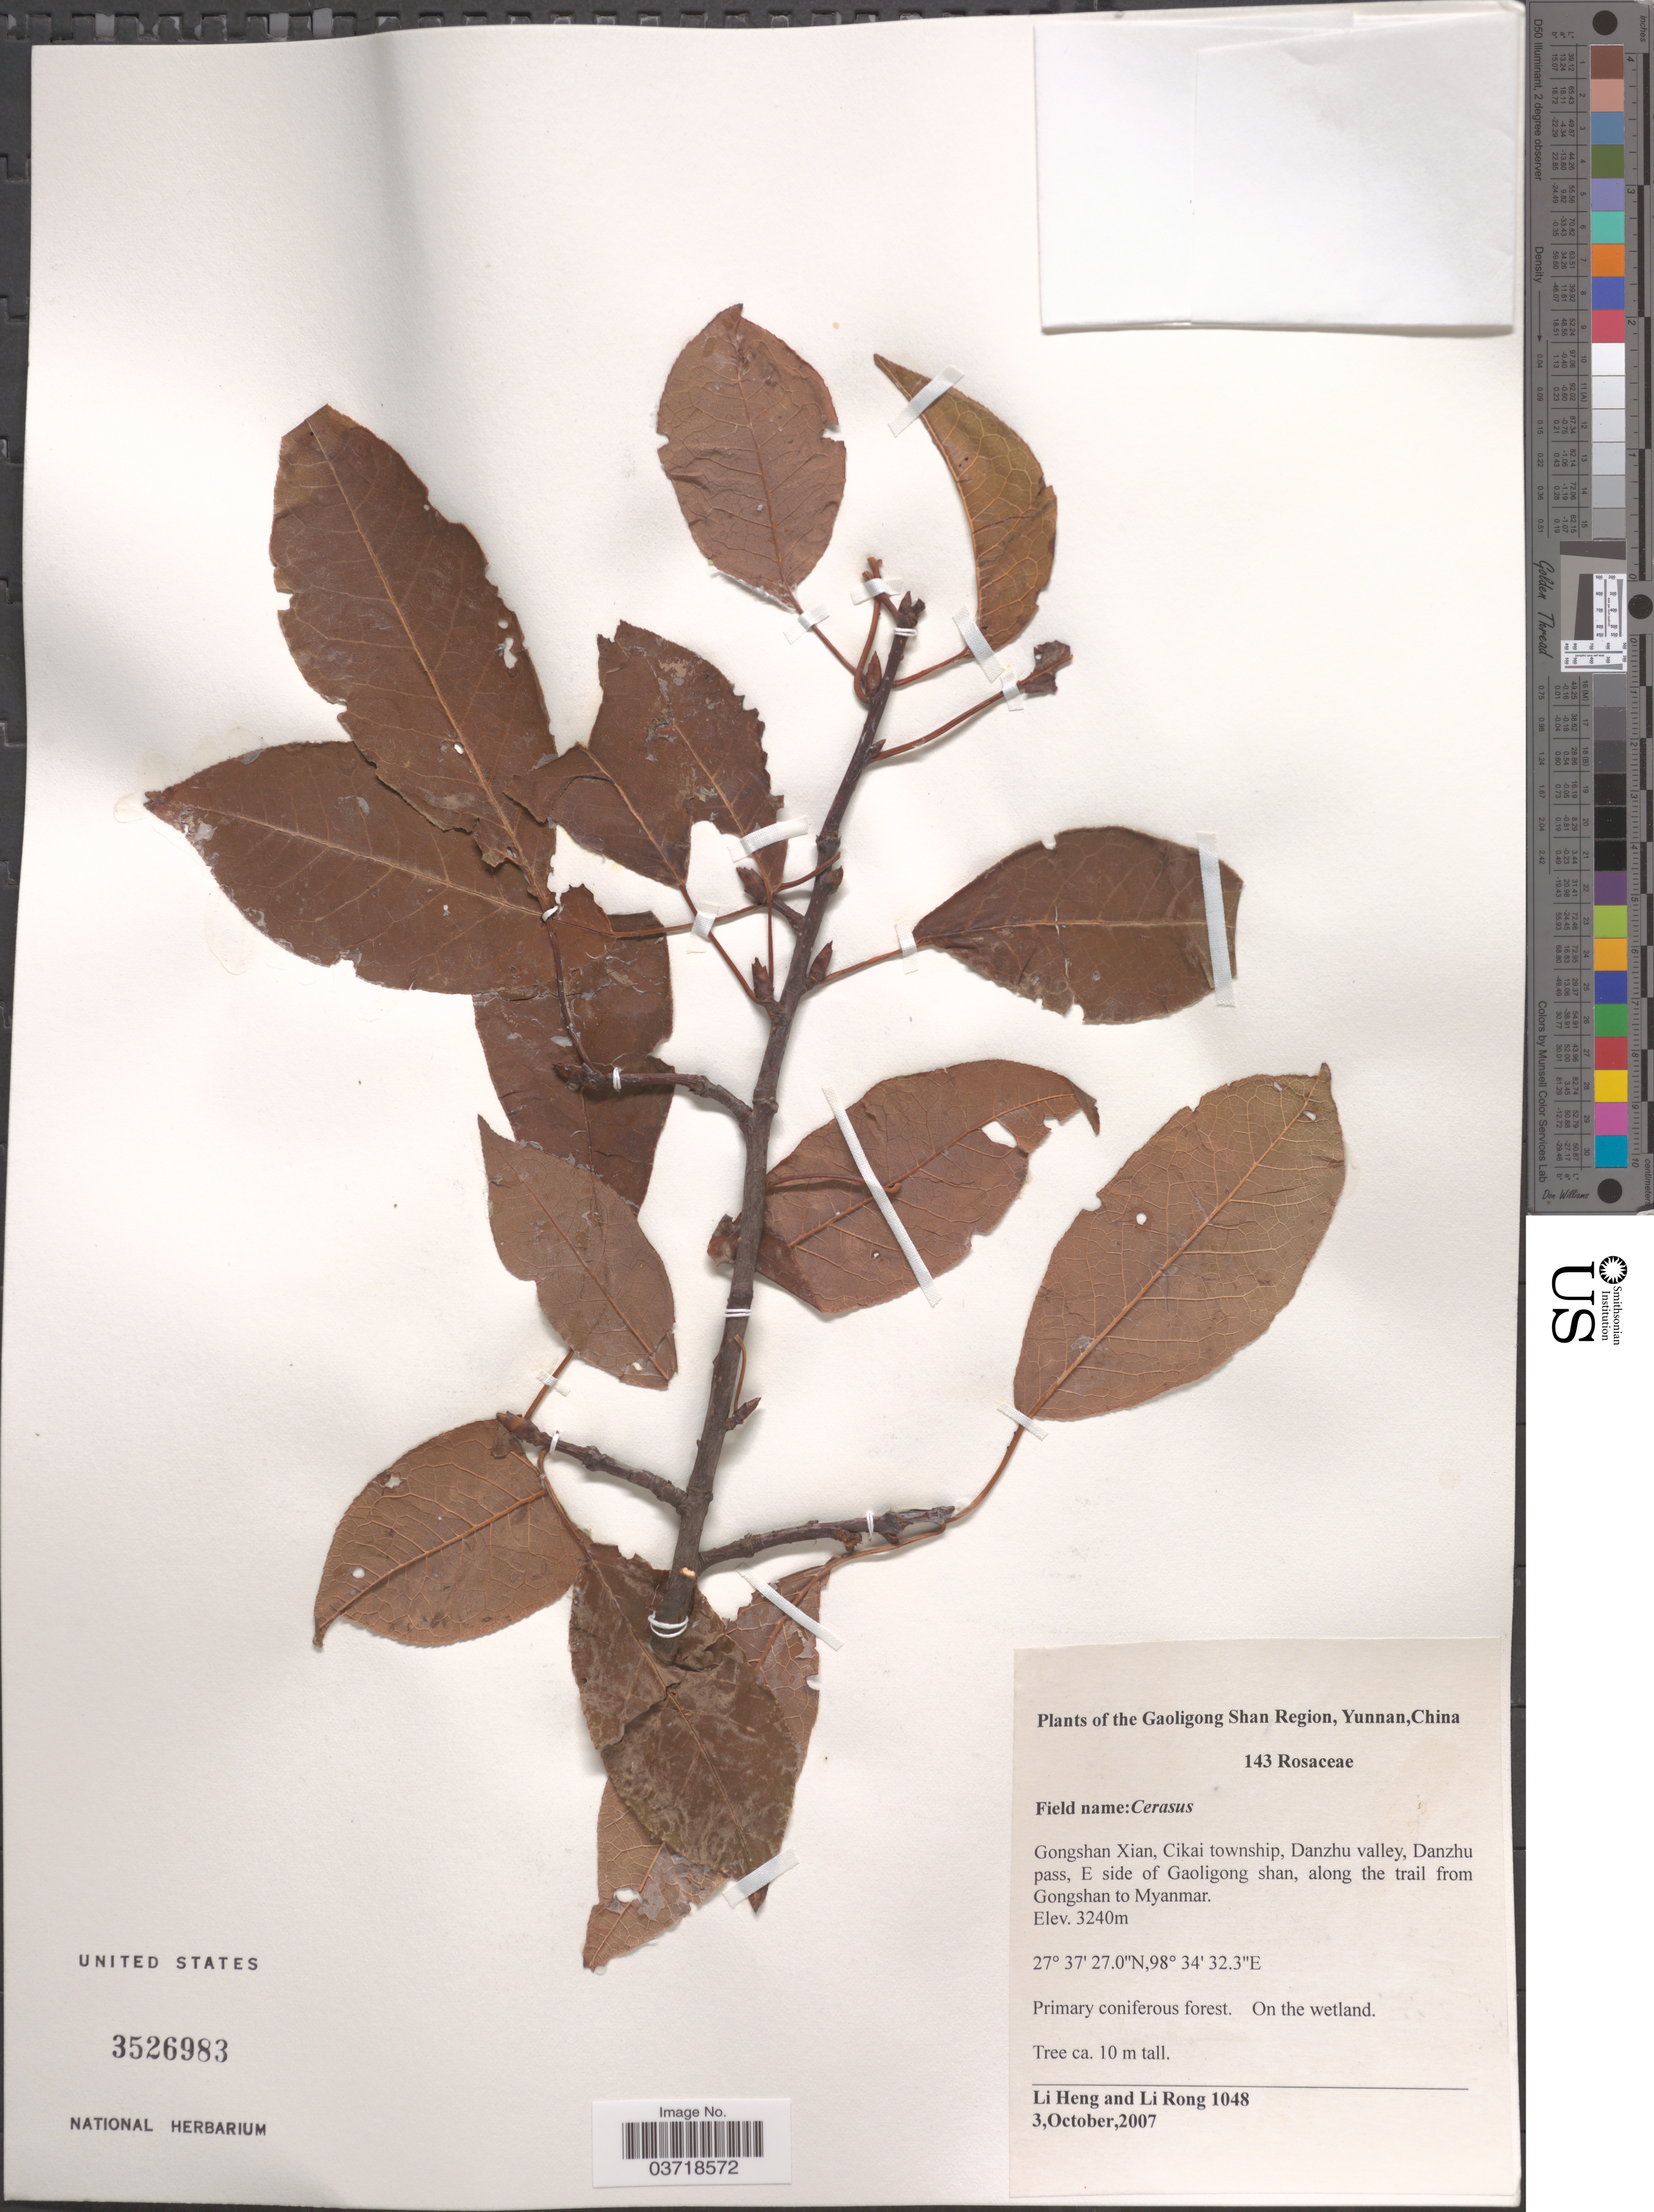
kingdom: Plantae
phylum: Tracheophyta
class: Magnoliopsida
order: Rosales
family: Rosaceae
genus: Prunus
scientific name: Prunus sp.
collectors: L. Heng & R. Li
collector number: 1048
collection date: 2007-10-03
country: China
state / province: Yunnan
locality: The Gaoligong Shan Region. Gongshan Xian, Cikai township, Danzhu valley, Danzhu pass, E side of Gaoligong shan, along the trail from Gongshan to Myanmar.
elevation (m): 3240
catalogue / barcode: US 3526983